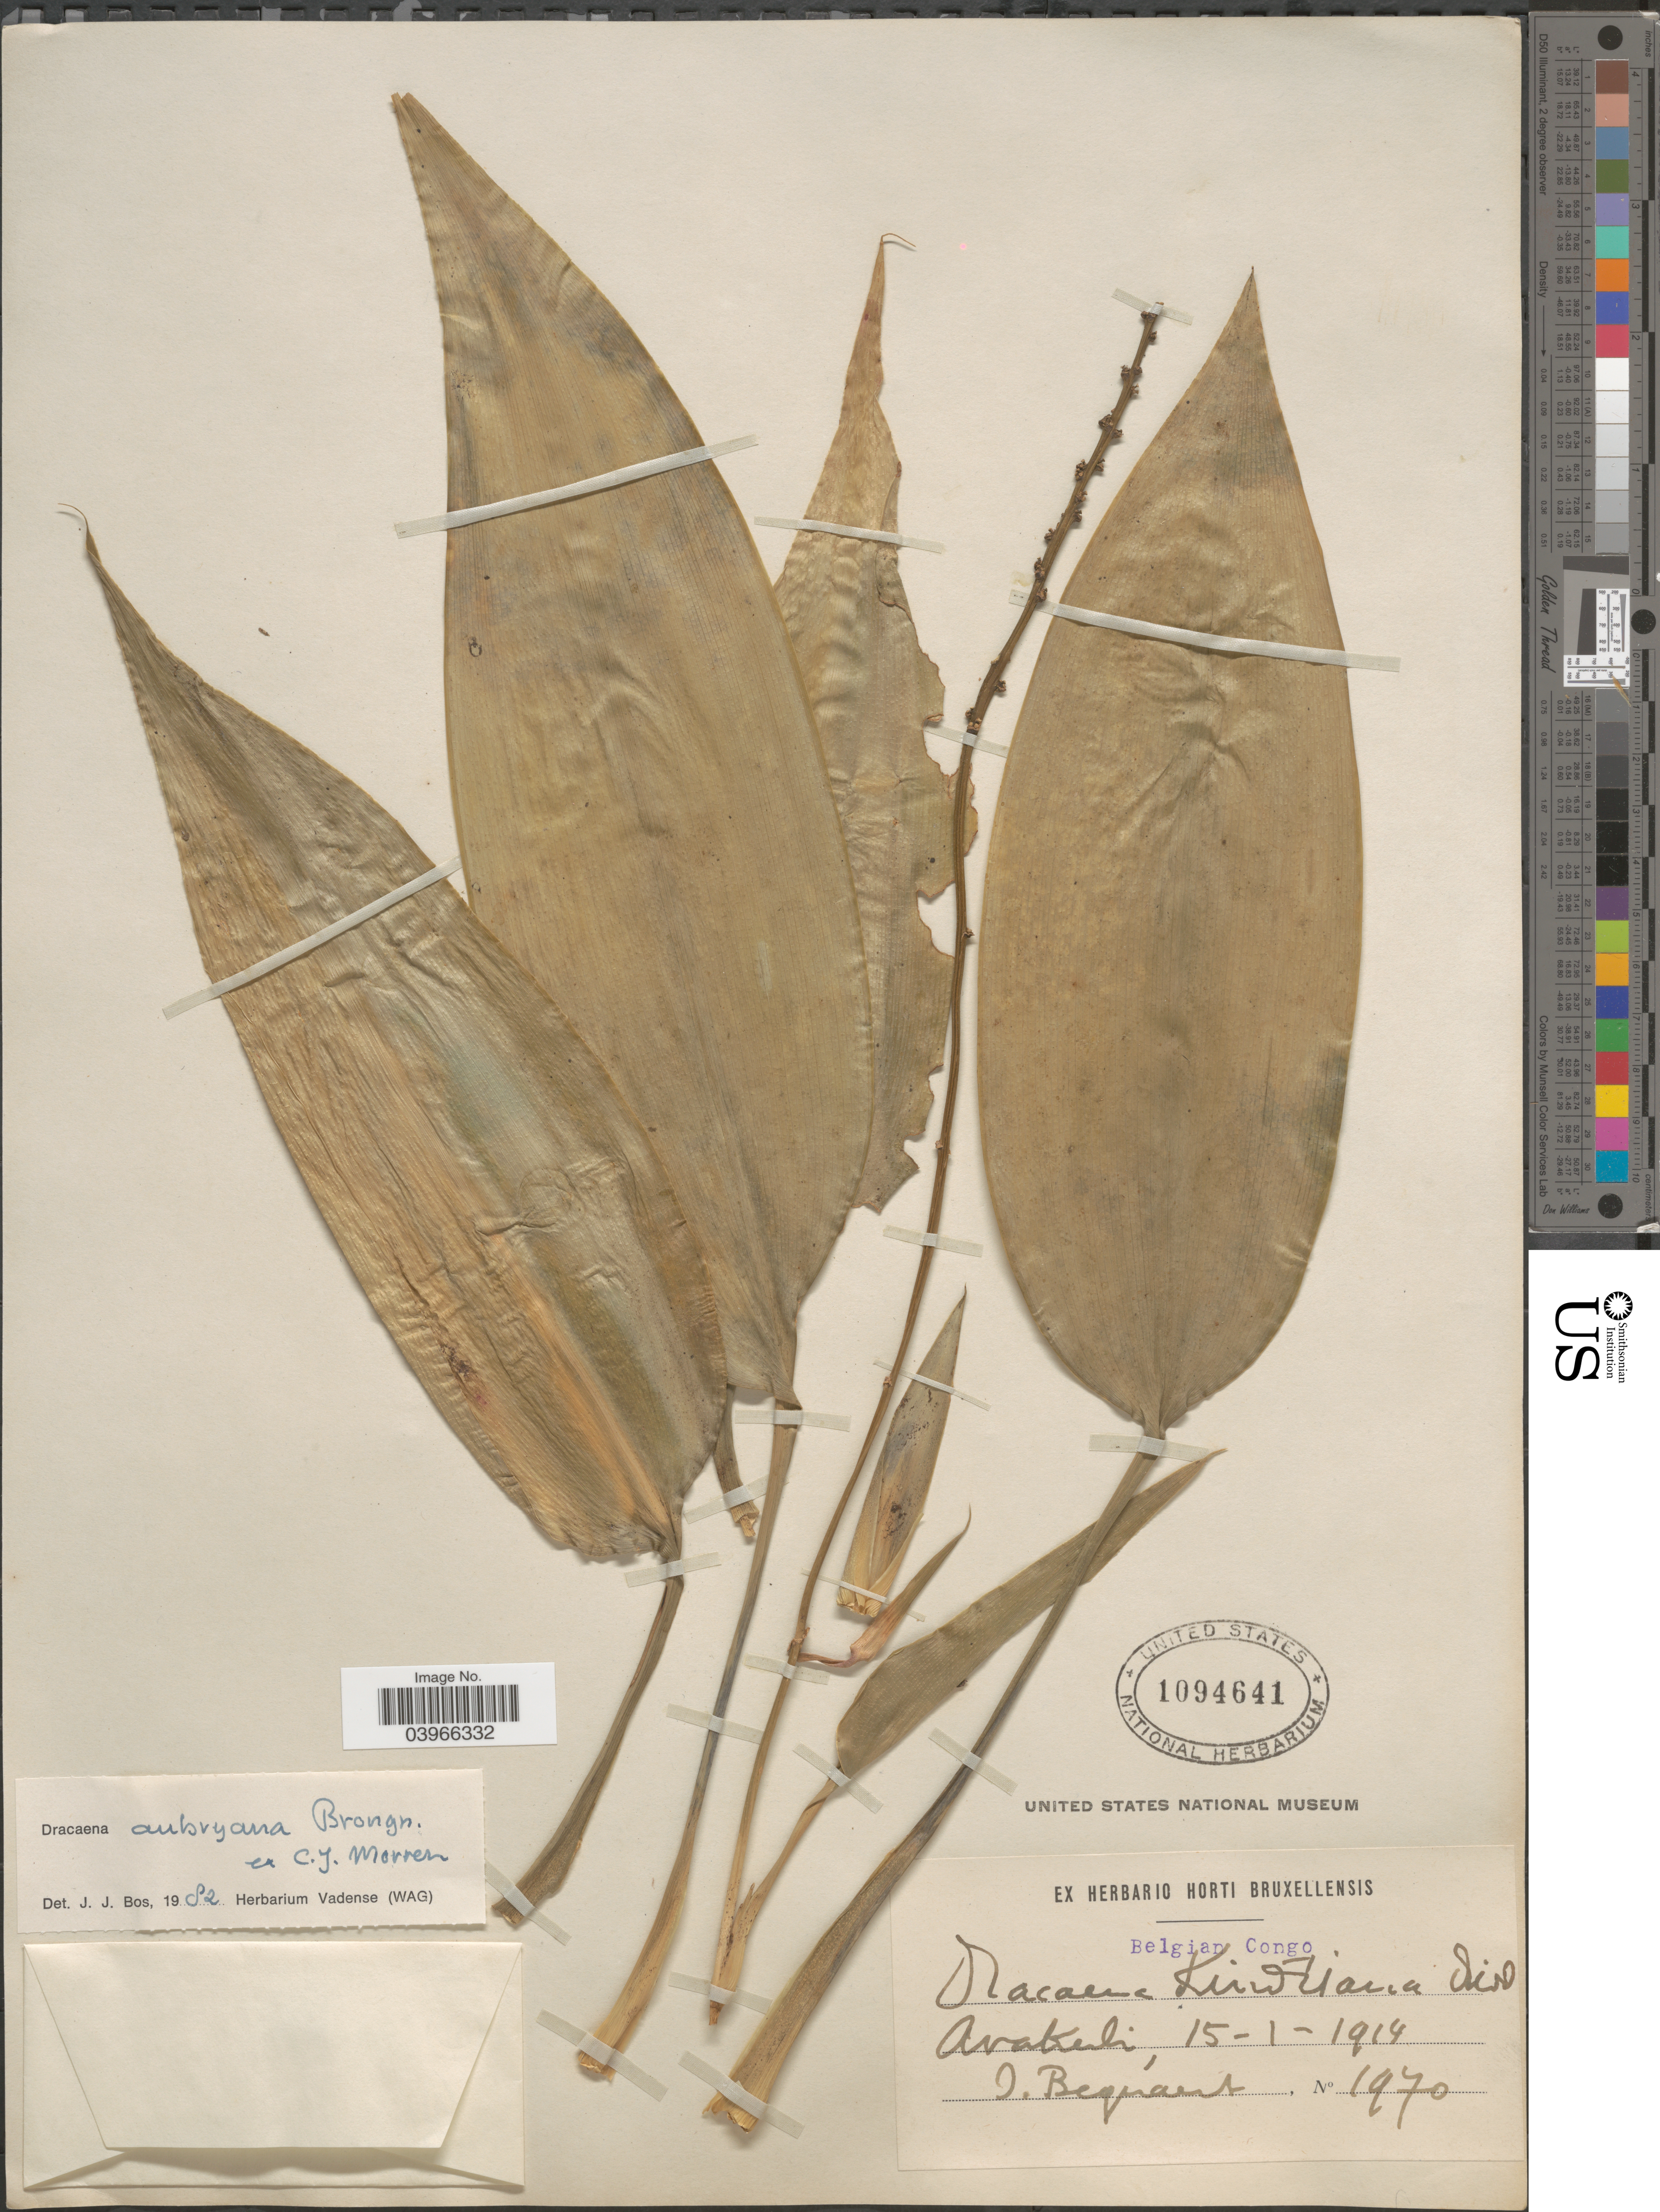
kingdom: Plantae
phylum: Tracheophyta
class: Liliopsida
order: Asparagales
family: Asparagaceae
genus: Dracaena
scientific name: Dracaena aubryana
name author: Brongn. ex É. Morren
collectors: J. Bequaert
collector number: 1970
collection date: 1914-01-15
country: Congo, Democratic Republic of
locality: Belgian Congo. AvaKerli.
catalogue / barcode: US 1094641